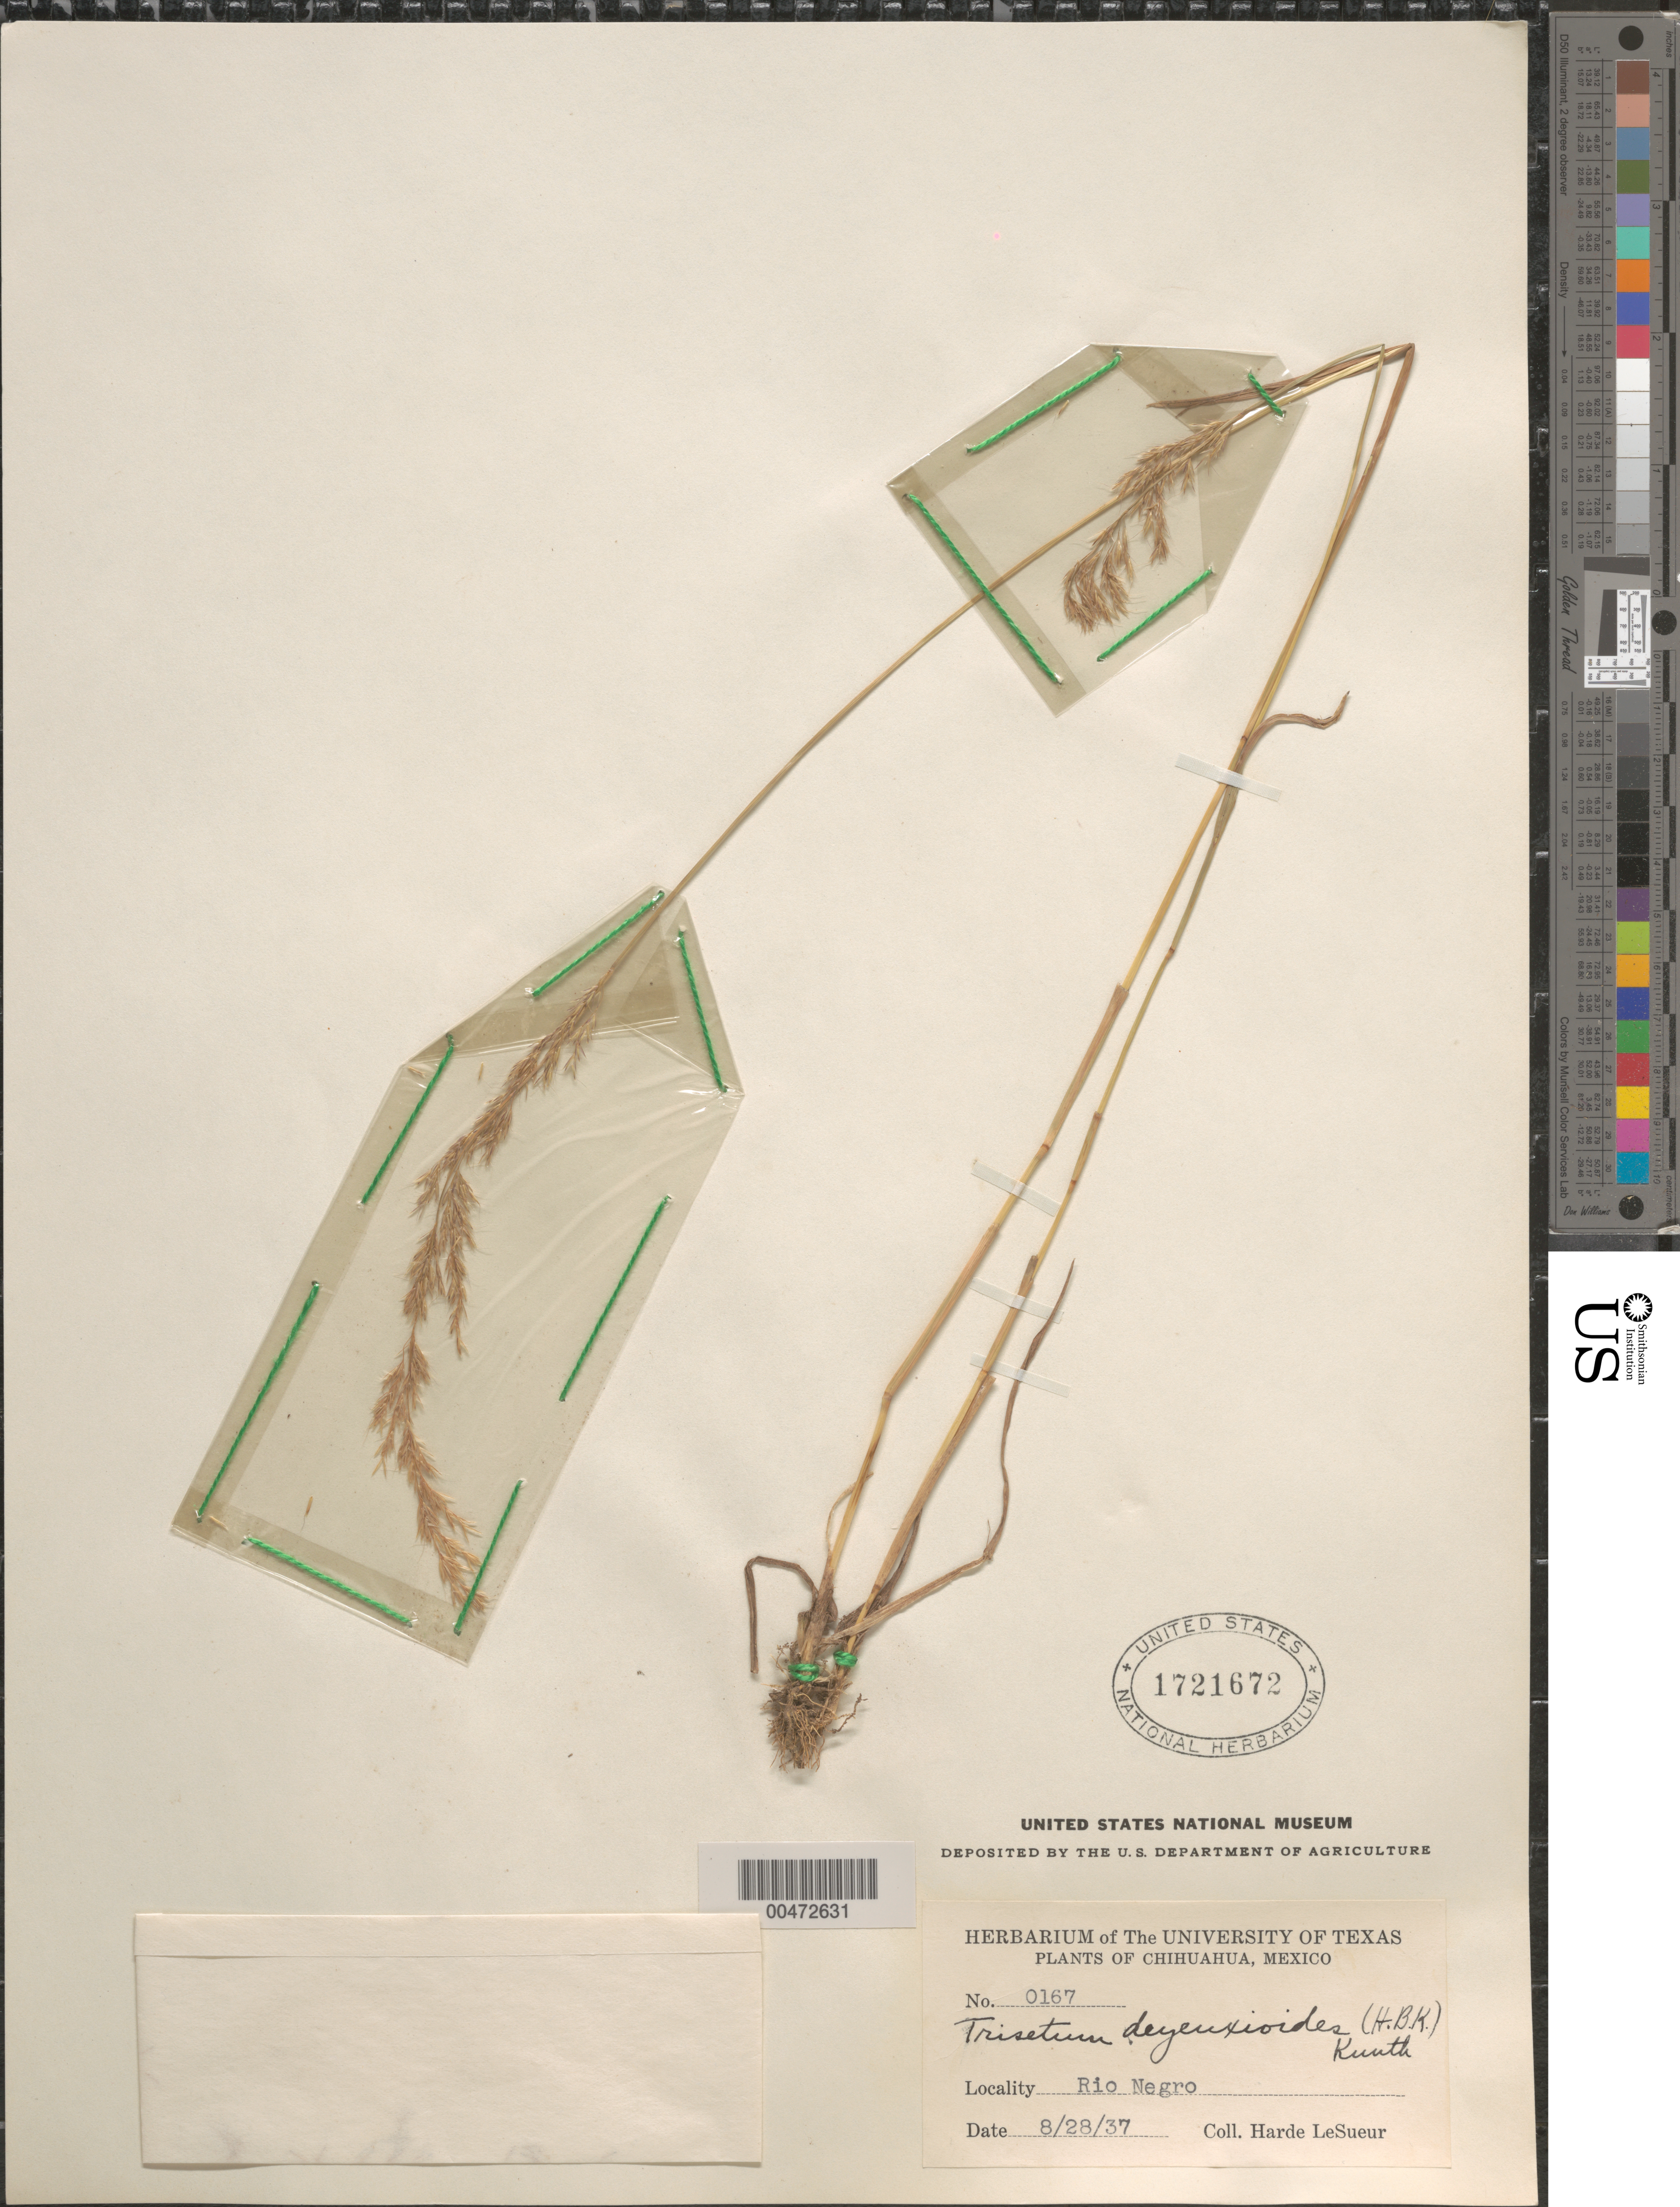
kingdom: Plantae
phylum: Tracheophyta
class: Liliopsida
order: Poales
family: Poaceae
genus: Trisetum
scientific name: Trisetum deyeuxioides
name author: (Kunth) Kunth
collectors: D. H. LeSueur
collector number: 0167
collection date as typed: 28 Aug 1937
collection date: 1937-08-28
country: Mexico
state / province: Chihuahua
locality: Rio Negro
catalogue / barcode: US 1721672